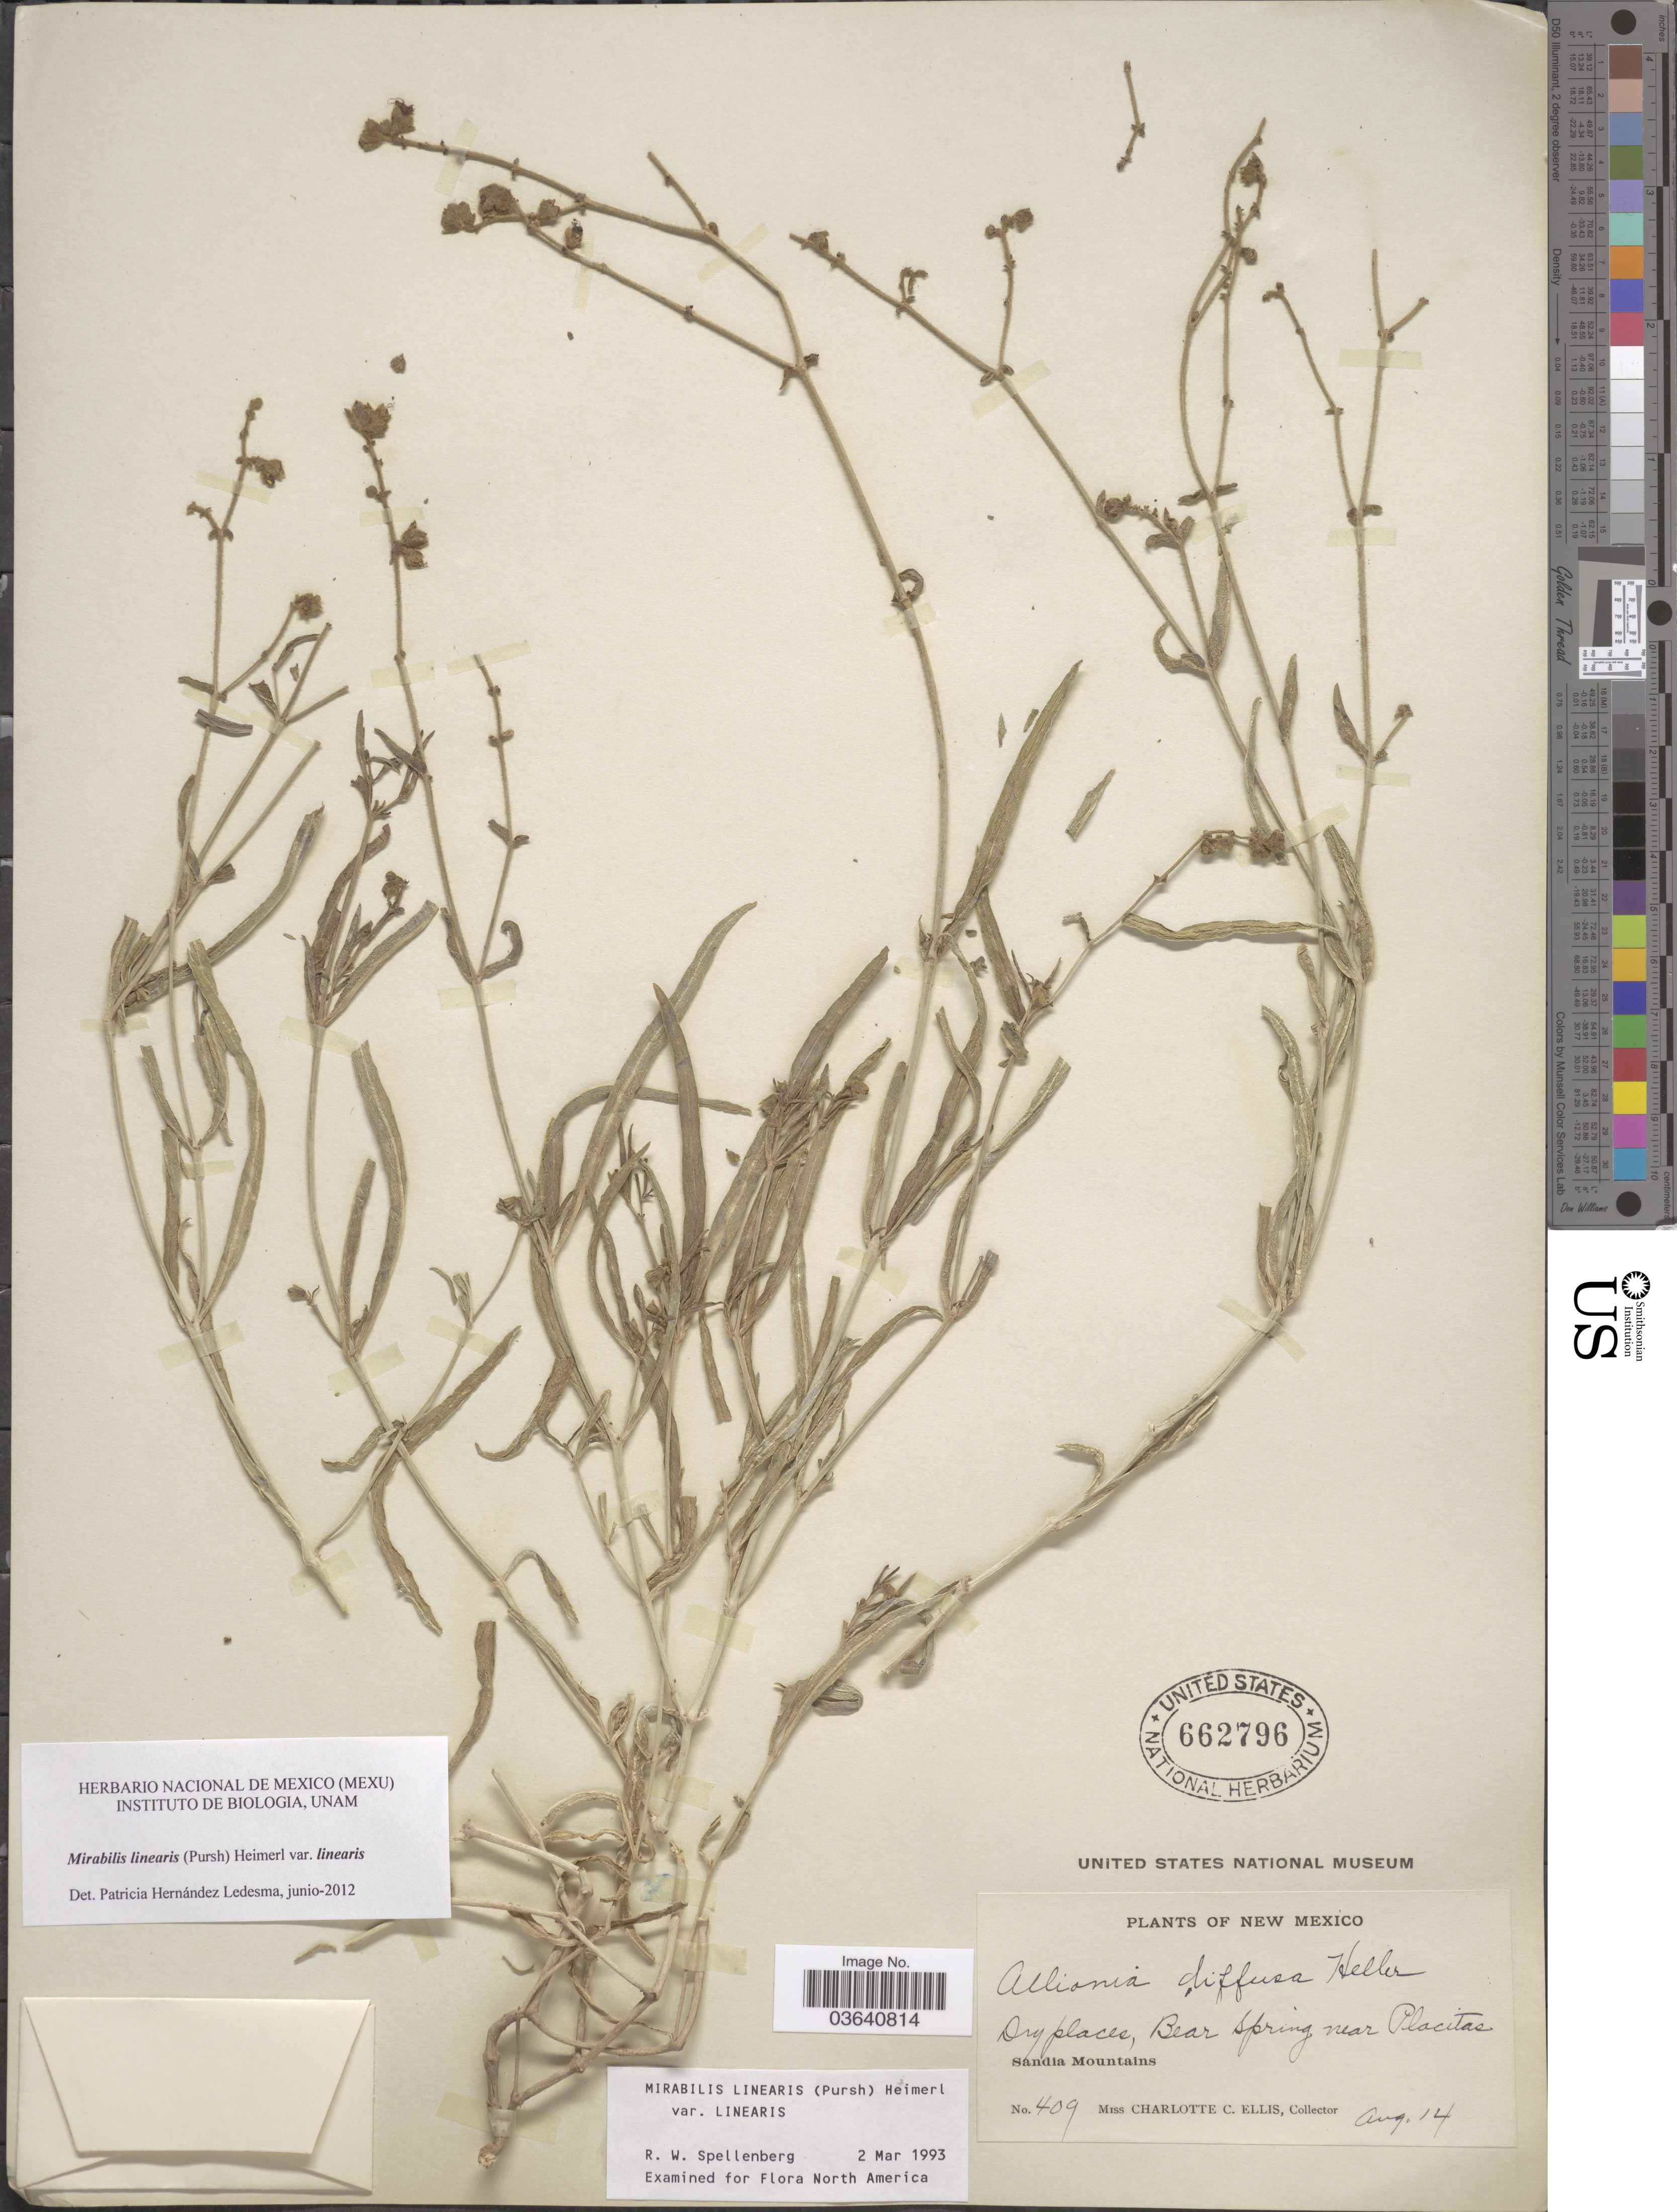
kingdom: Plantae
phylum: Tracheophyta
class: Magnoliopsida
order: Caryophyllales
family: Nyctaginaceae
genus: Mirabilis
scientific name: Mirabilis linearis var. linearis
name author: (Pursh) Heimerl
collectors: C. C. Ellis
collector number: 409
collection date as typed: Transcribed d/m/y: /8/14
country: United States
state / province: New Mexico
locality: Dry place, Bear spring, near Placitas. Sandia Mountains.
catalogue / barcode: US 662796